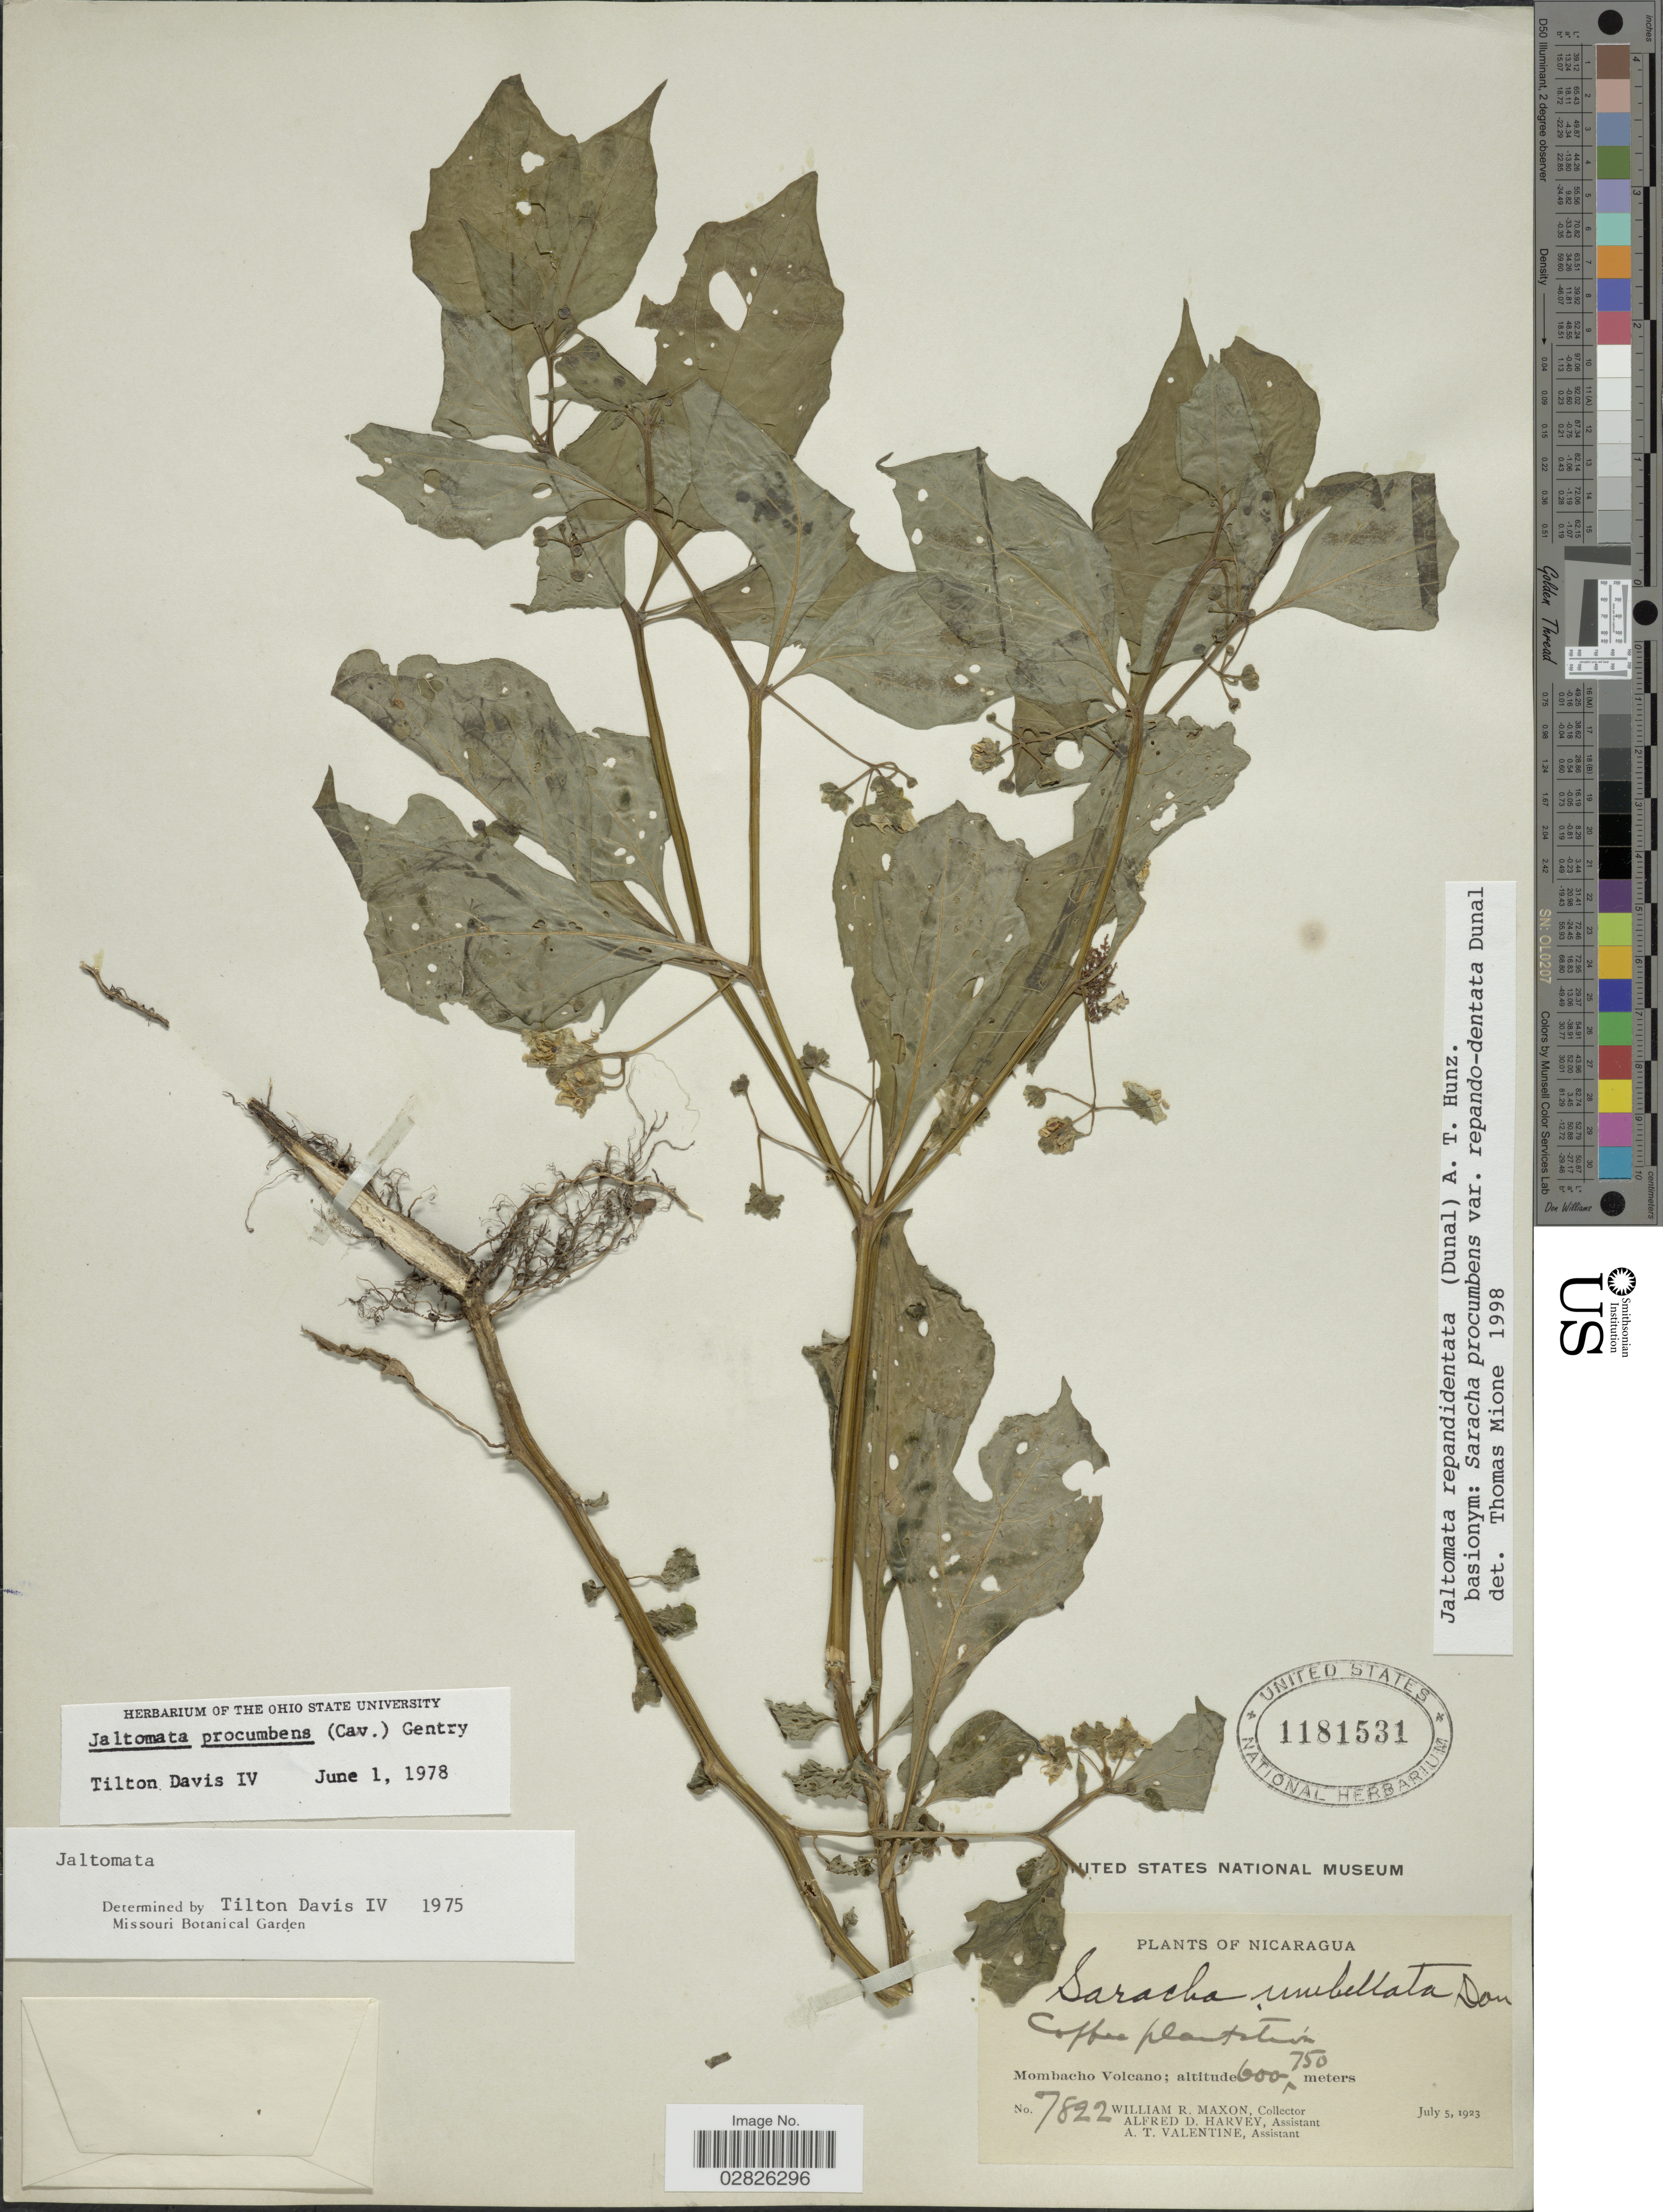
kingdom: Plantae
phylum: Tracheophyta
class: Magnoliopsida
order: Solanales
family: Solanaceae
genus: Jaltomata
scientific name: Jaltomata repandidentata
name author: (Dunal) Hunz.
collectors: W. R. Maxon, A. D. Harvey & A. Valentine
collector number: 7822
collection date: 1923-07-05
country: Nicaragua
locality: Coffee plantation. Mombacho Volcano.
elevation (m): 600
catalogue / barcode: US 1181531